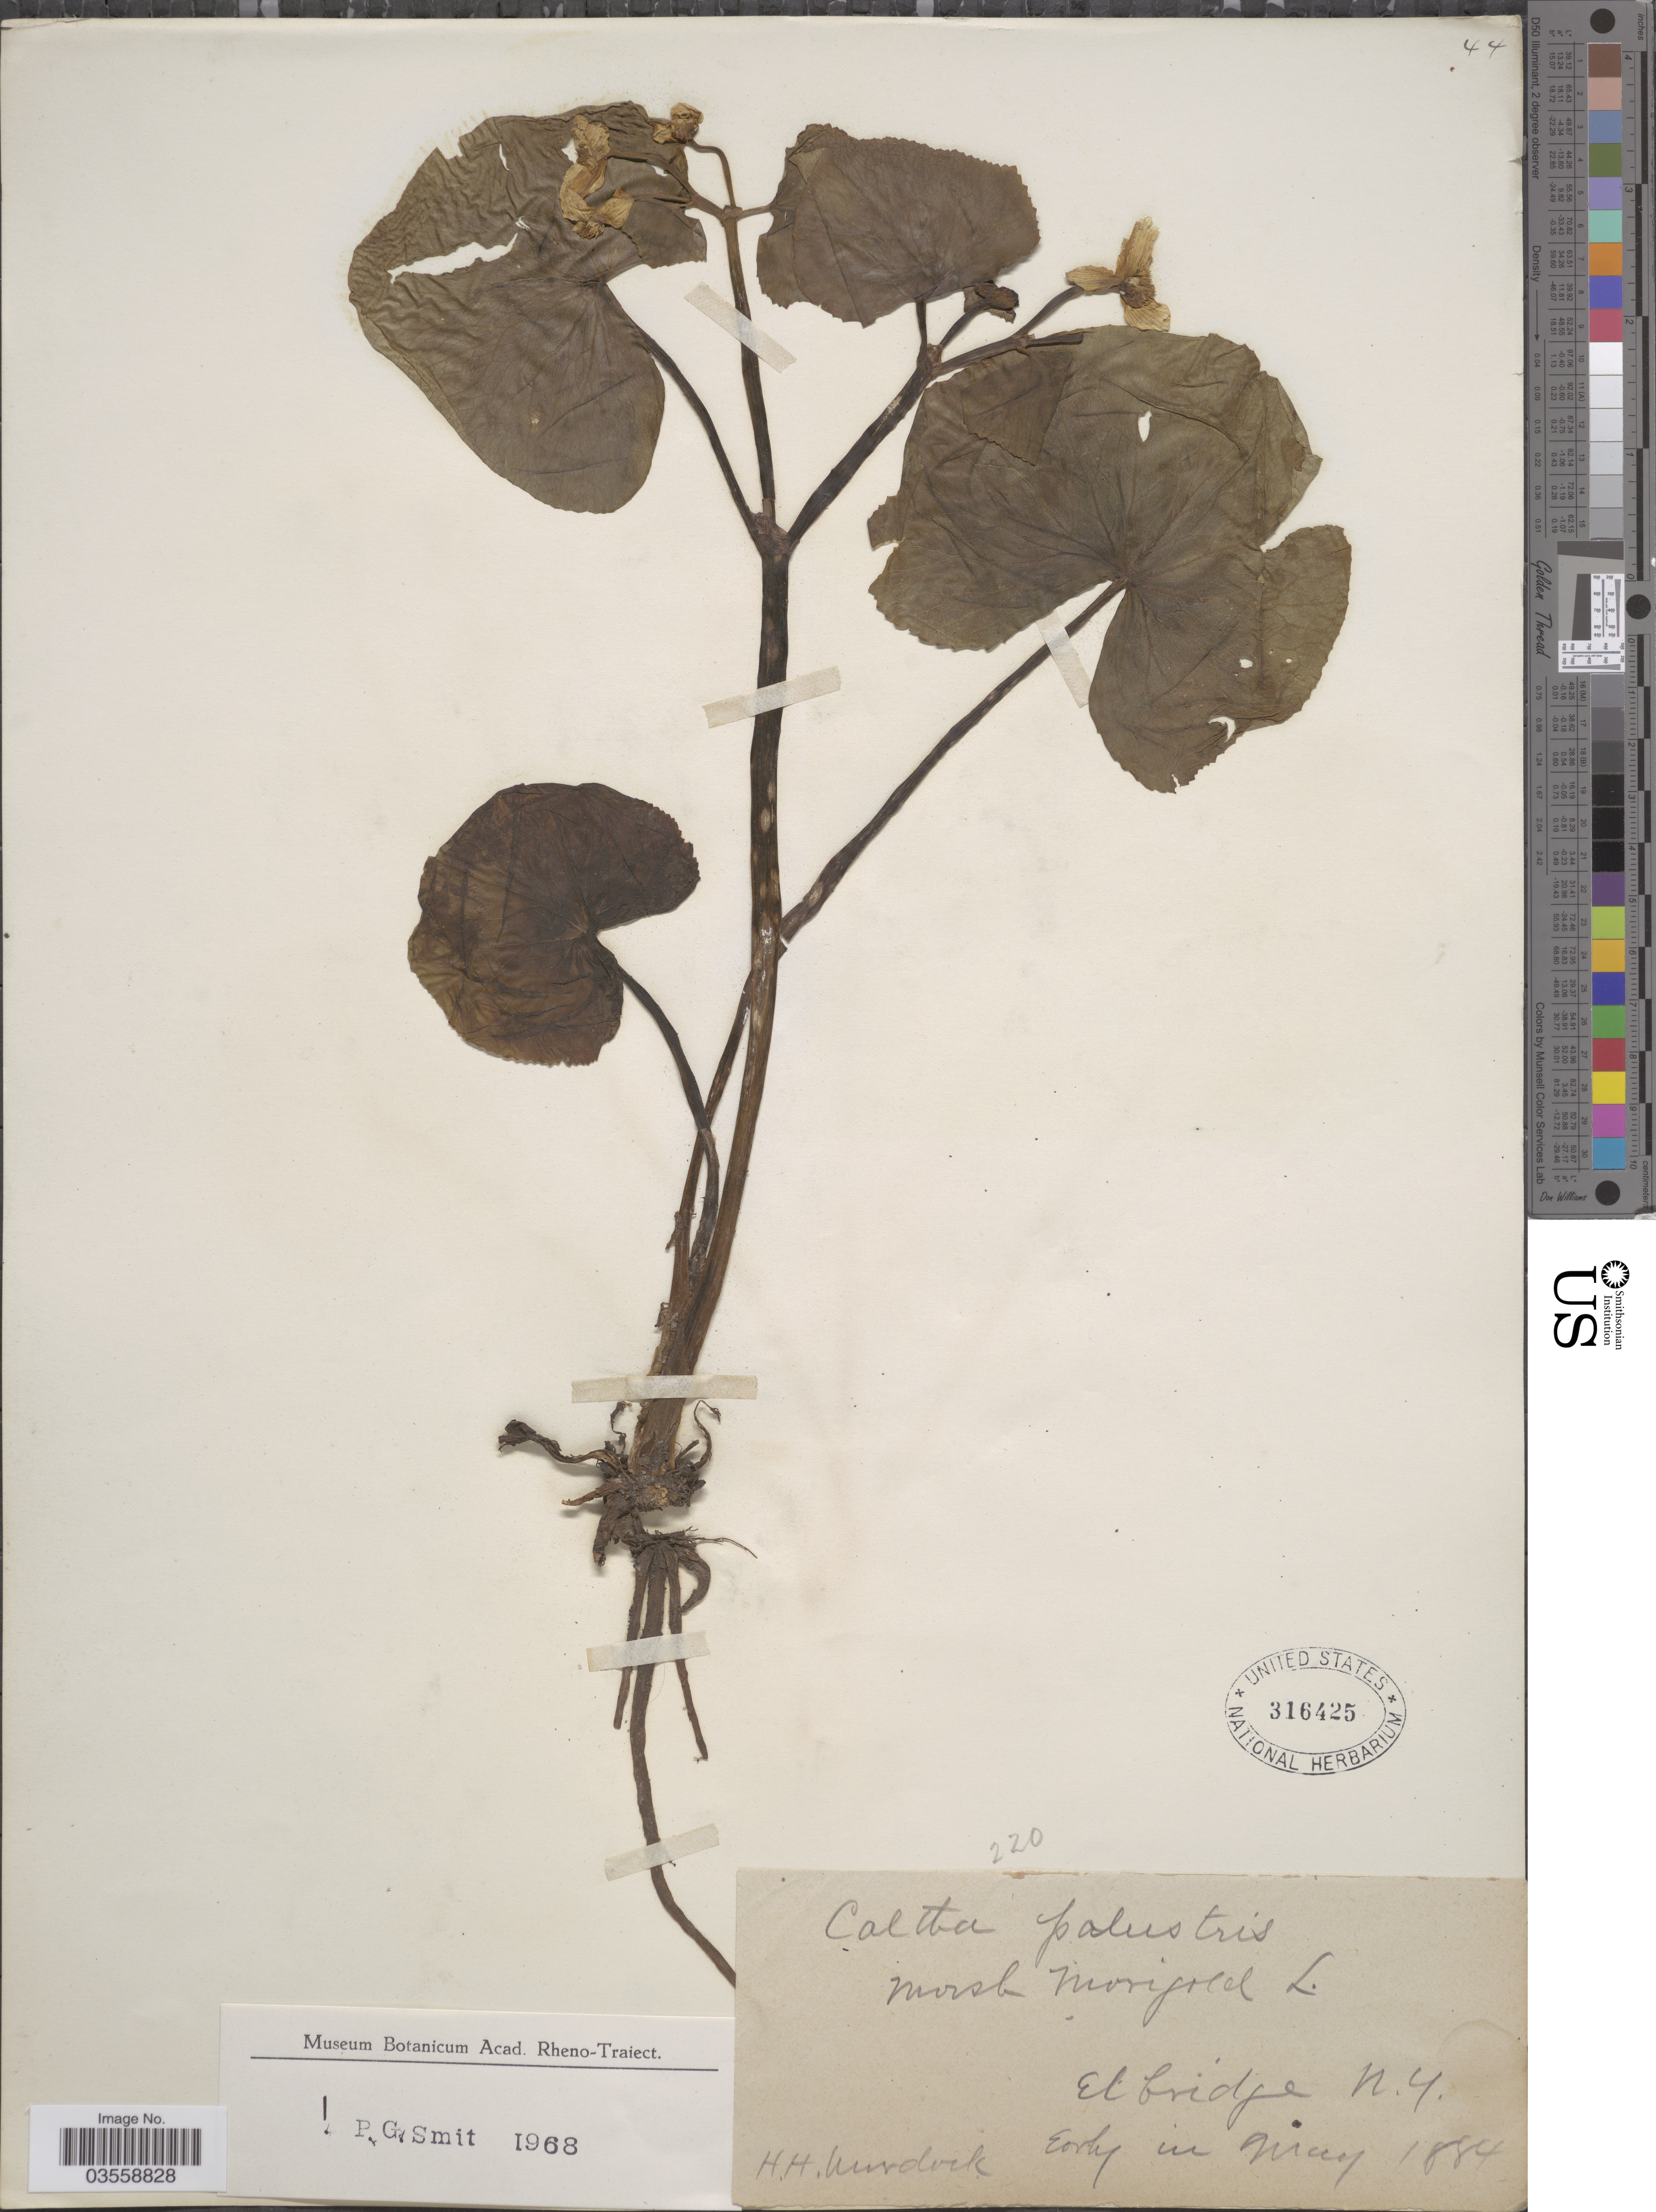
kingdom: Plantae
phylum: Tracheophyta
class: Magnoliopsida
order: Ranunculales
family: Ranunculaceae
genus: Caltha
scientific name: Caltha palustris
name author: L.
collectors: H. H. Murdock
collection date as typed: Early in May 1884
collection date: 1884-05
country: United States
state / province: New York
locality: Elbridge.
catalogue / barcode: US 316425